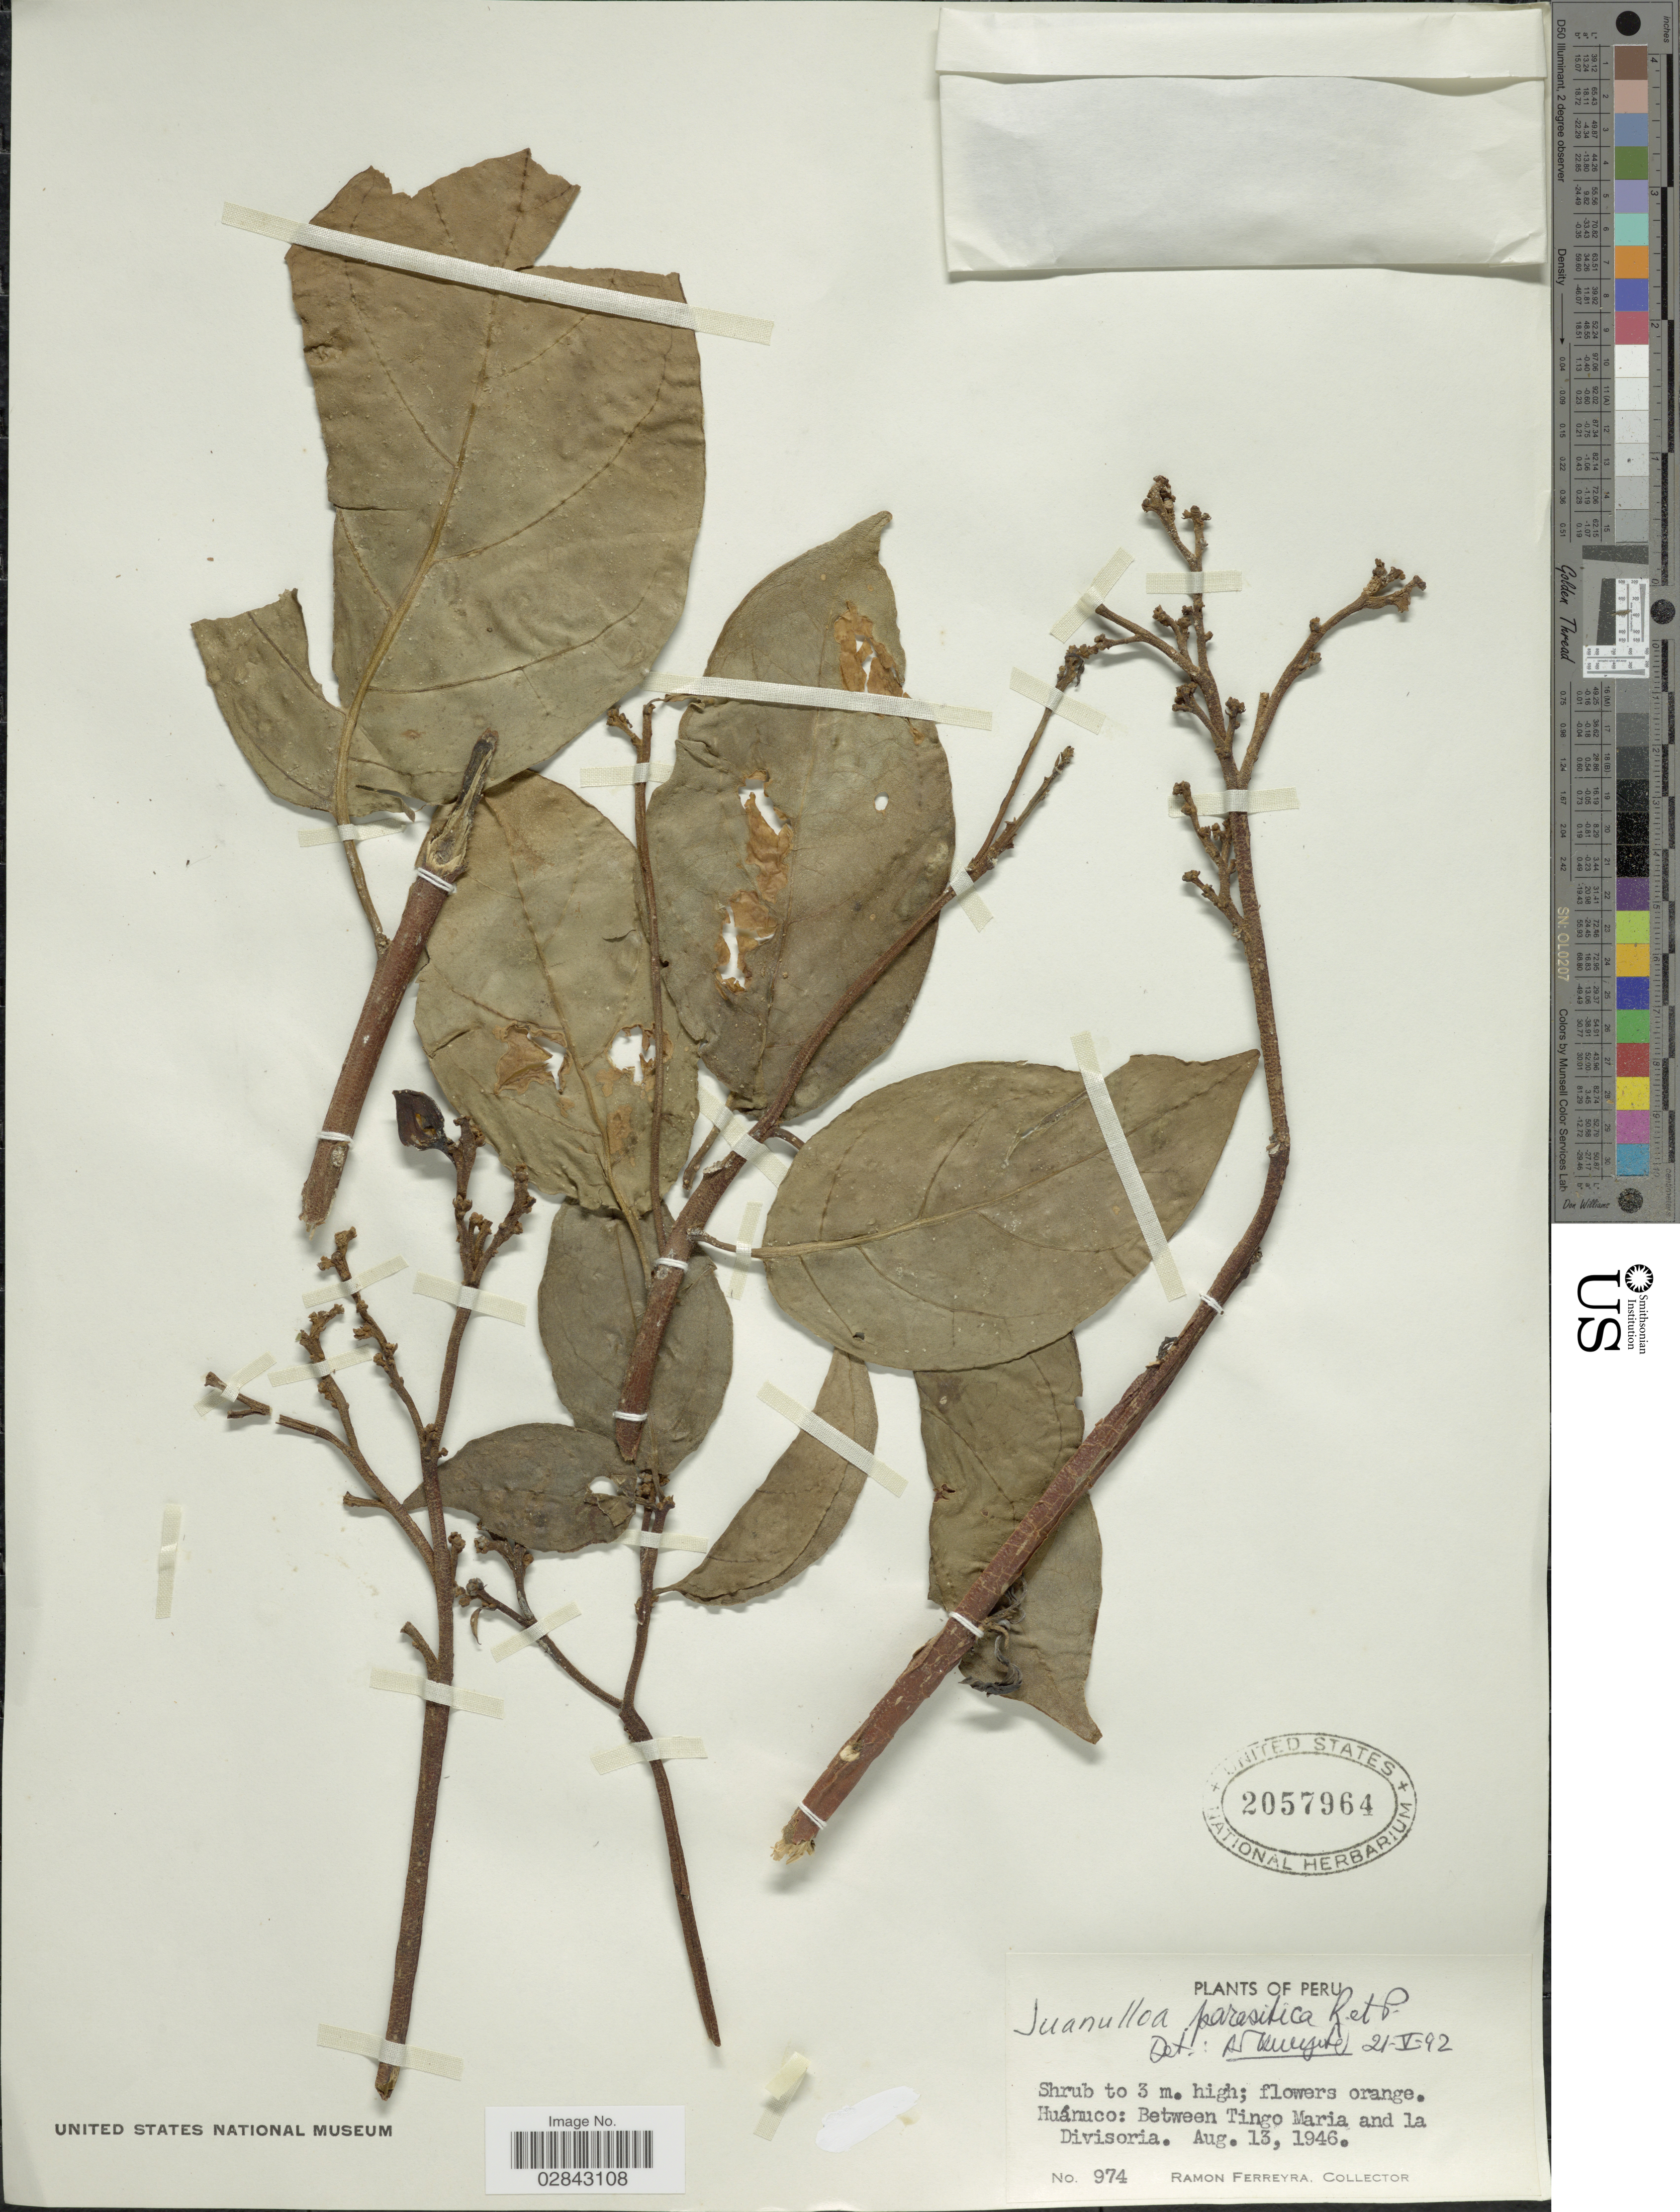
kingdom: Plantae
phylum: Tracheophyta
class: Magnoliopsida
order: Solanales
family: Solanaceae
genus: Juanulloa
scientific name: Juanulloa parasitica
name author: Ruiz & Pav.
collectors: R. A. Ferreyra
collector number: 974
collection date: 1946-08-13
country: Peru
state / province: Huánuco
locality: Between Tingo Maria and la Divisoria.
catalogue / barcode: US 2057964